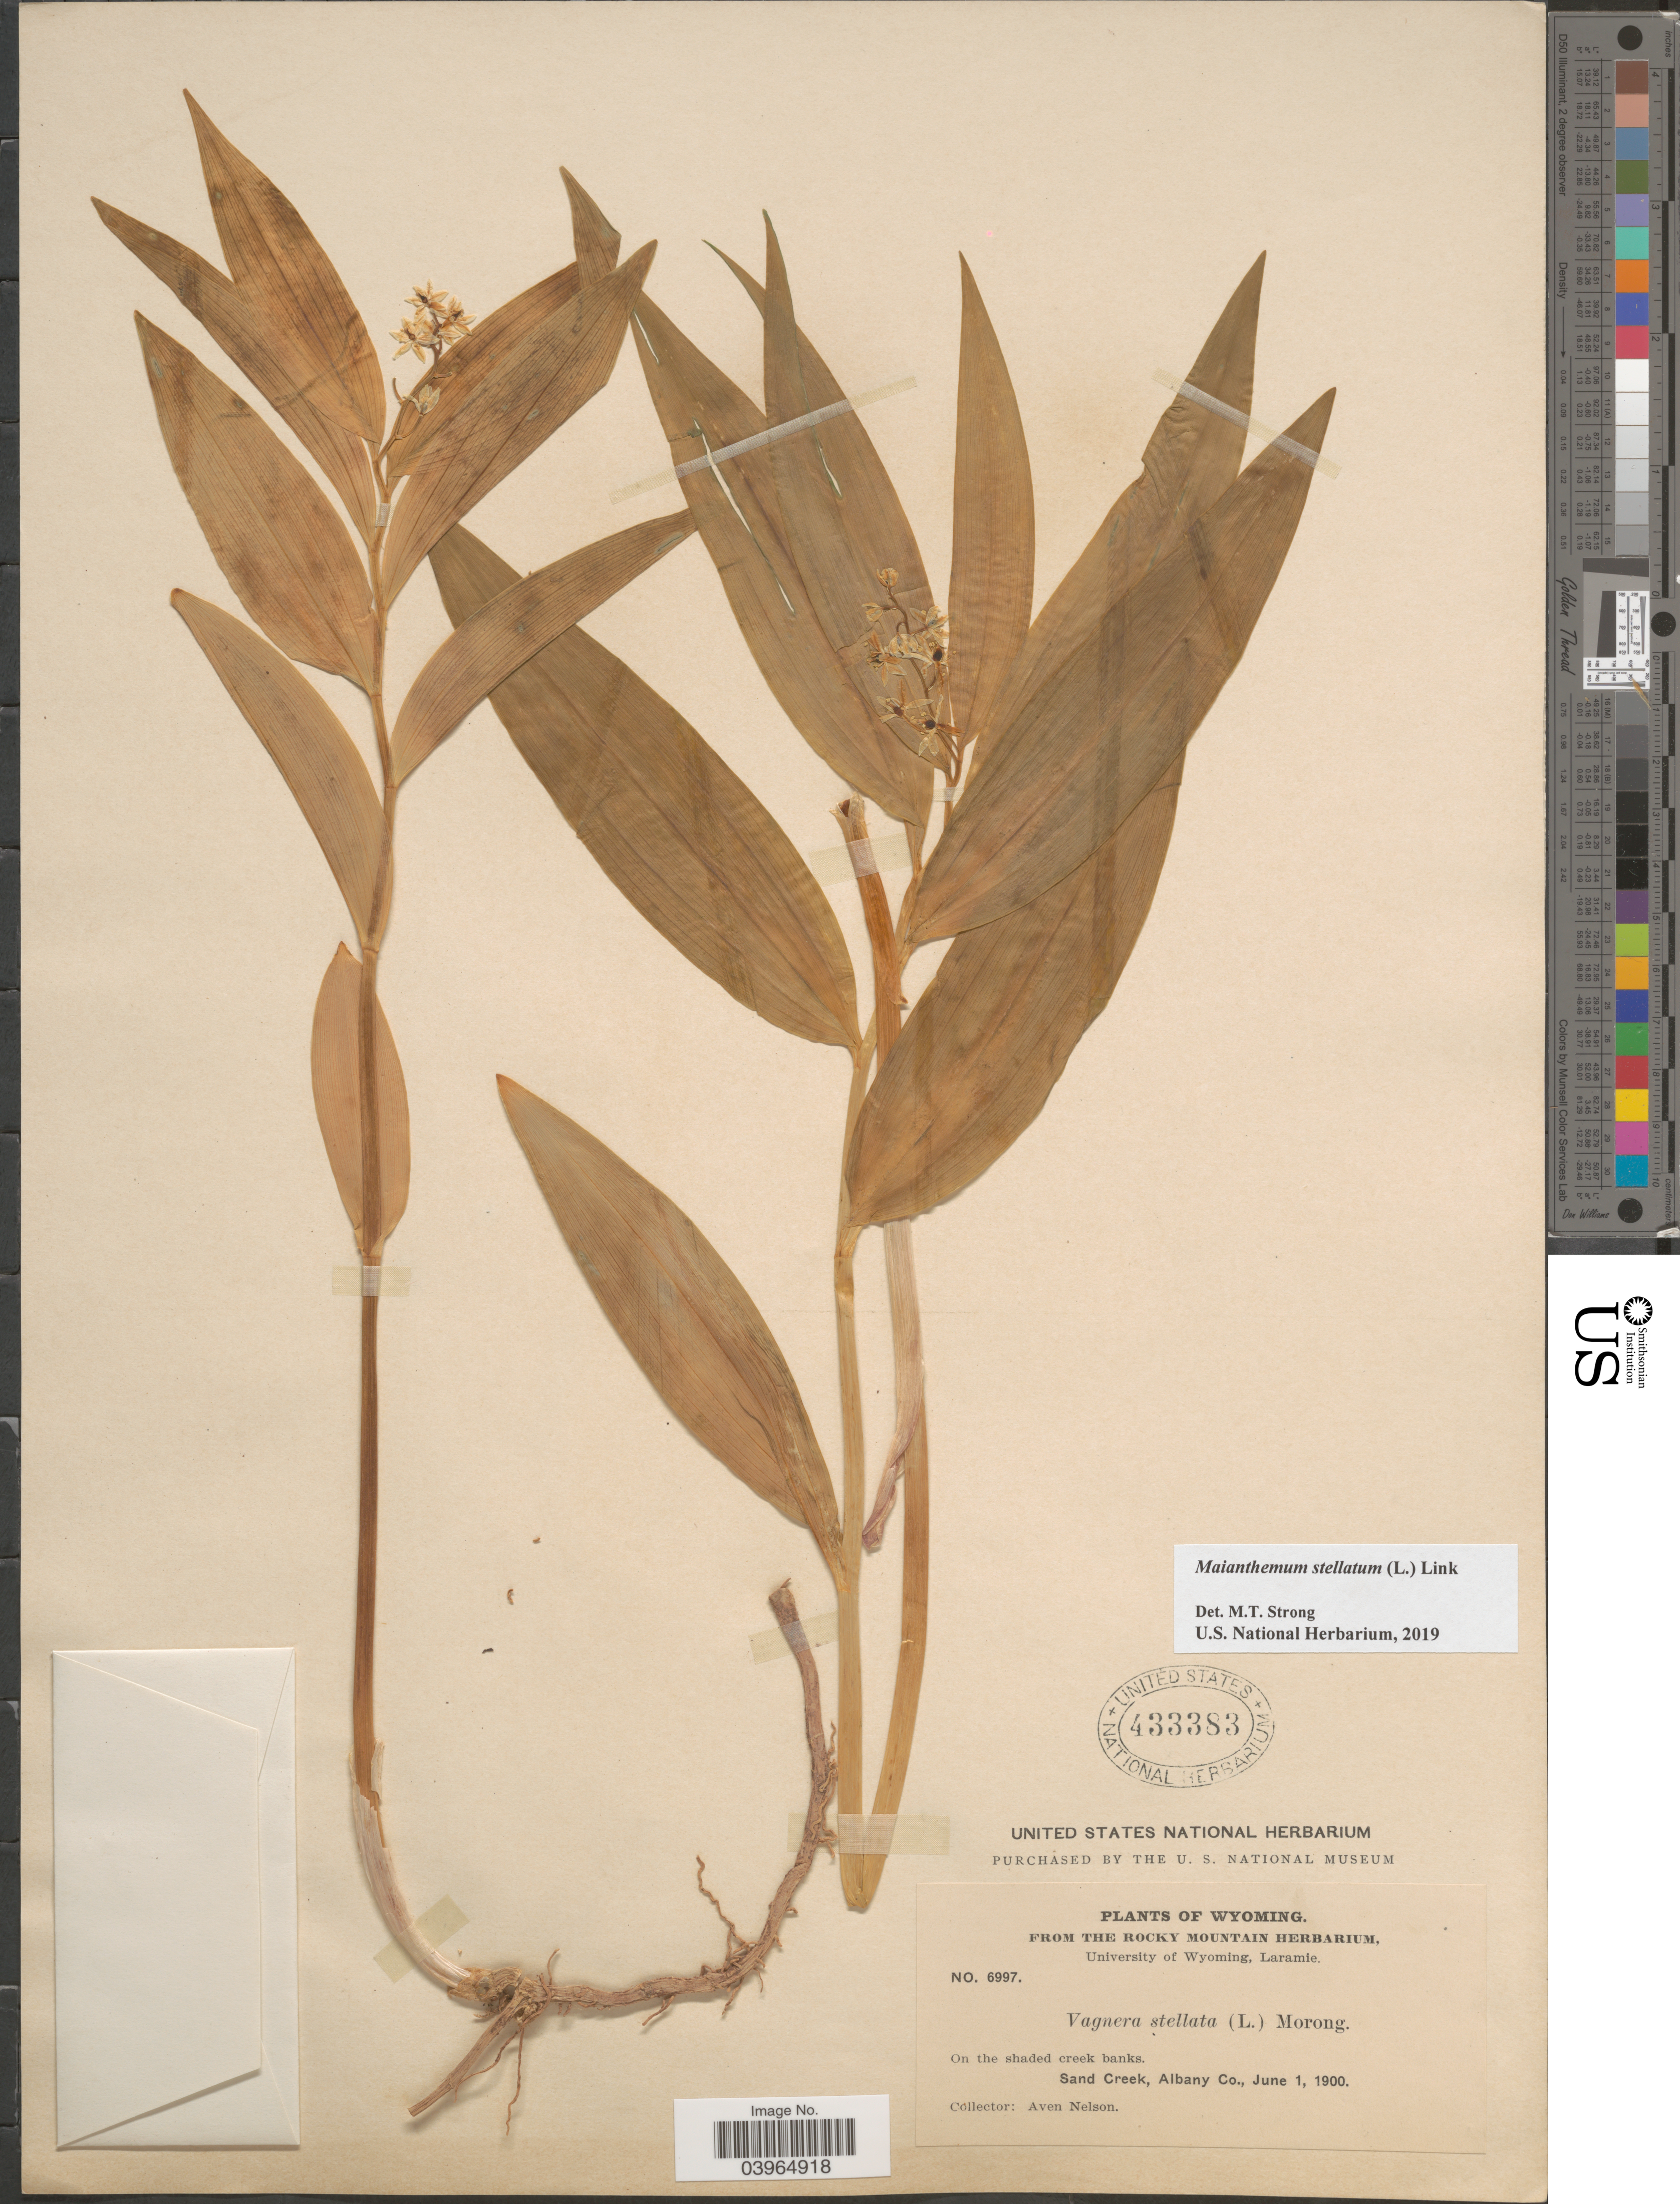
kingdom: Plantae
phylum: Tracheophyta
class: Liliopsida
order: Asparagales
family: Asparagaceae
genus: Maianthemum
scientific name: Maianthemum stellatum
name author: (L.) Link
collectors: A. Nelson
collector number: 6997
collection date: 1900-06-01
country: United States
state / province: Wyoming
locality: Sand Creek, Albany Co.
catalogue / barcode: US 433383